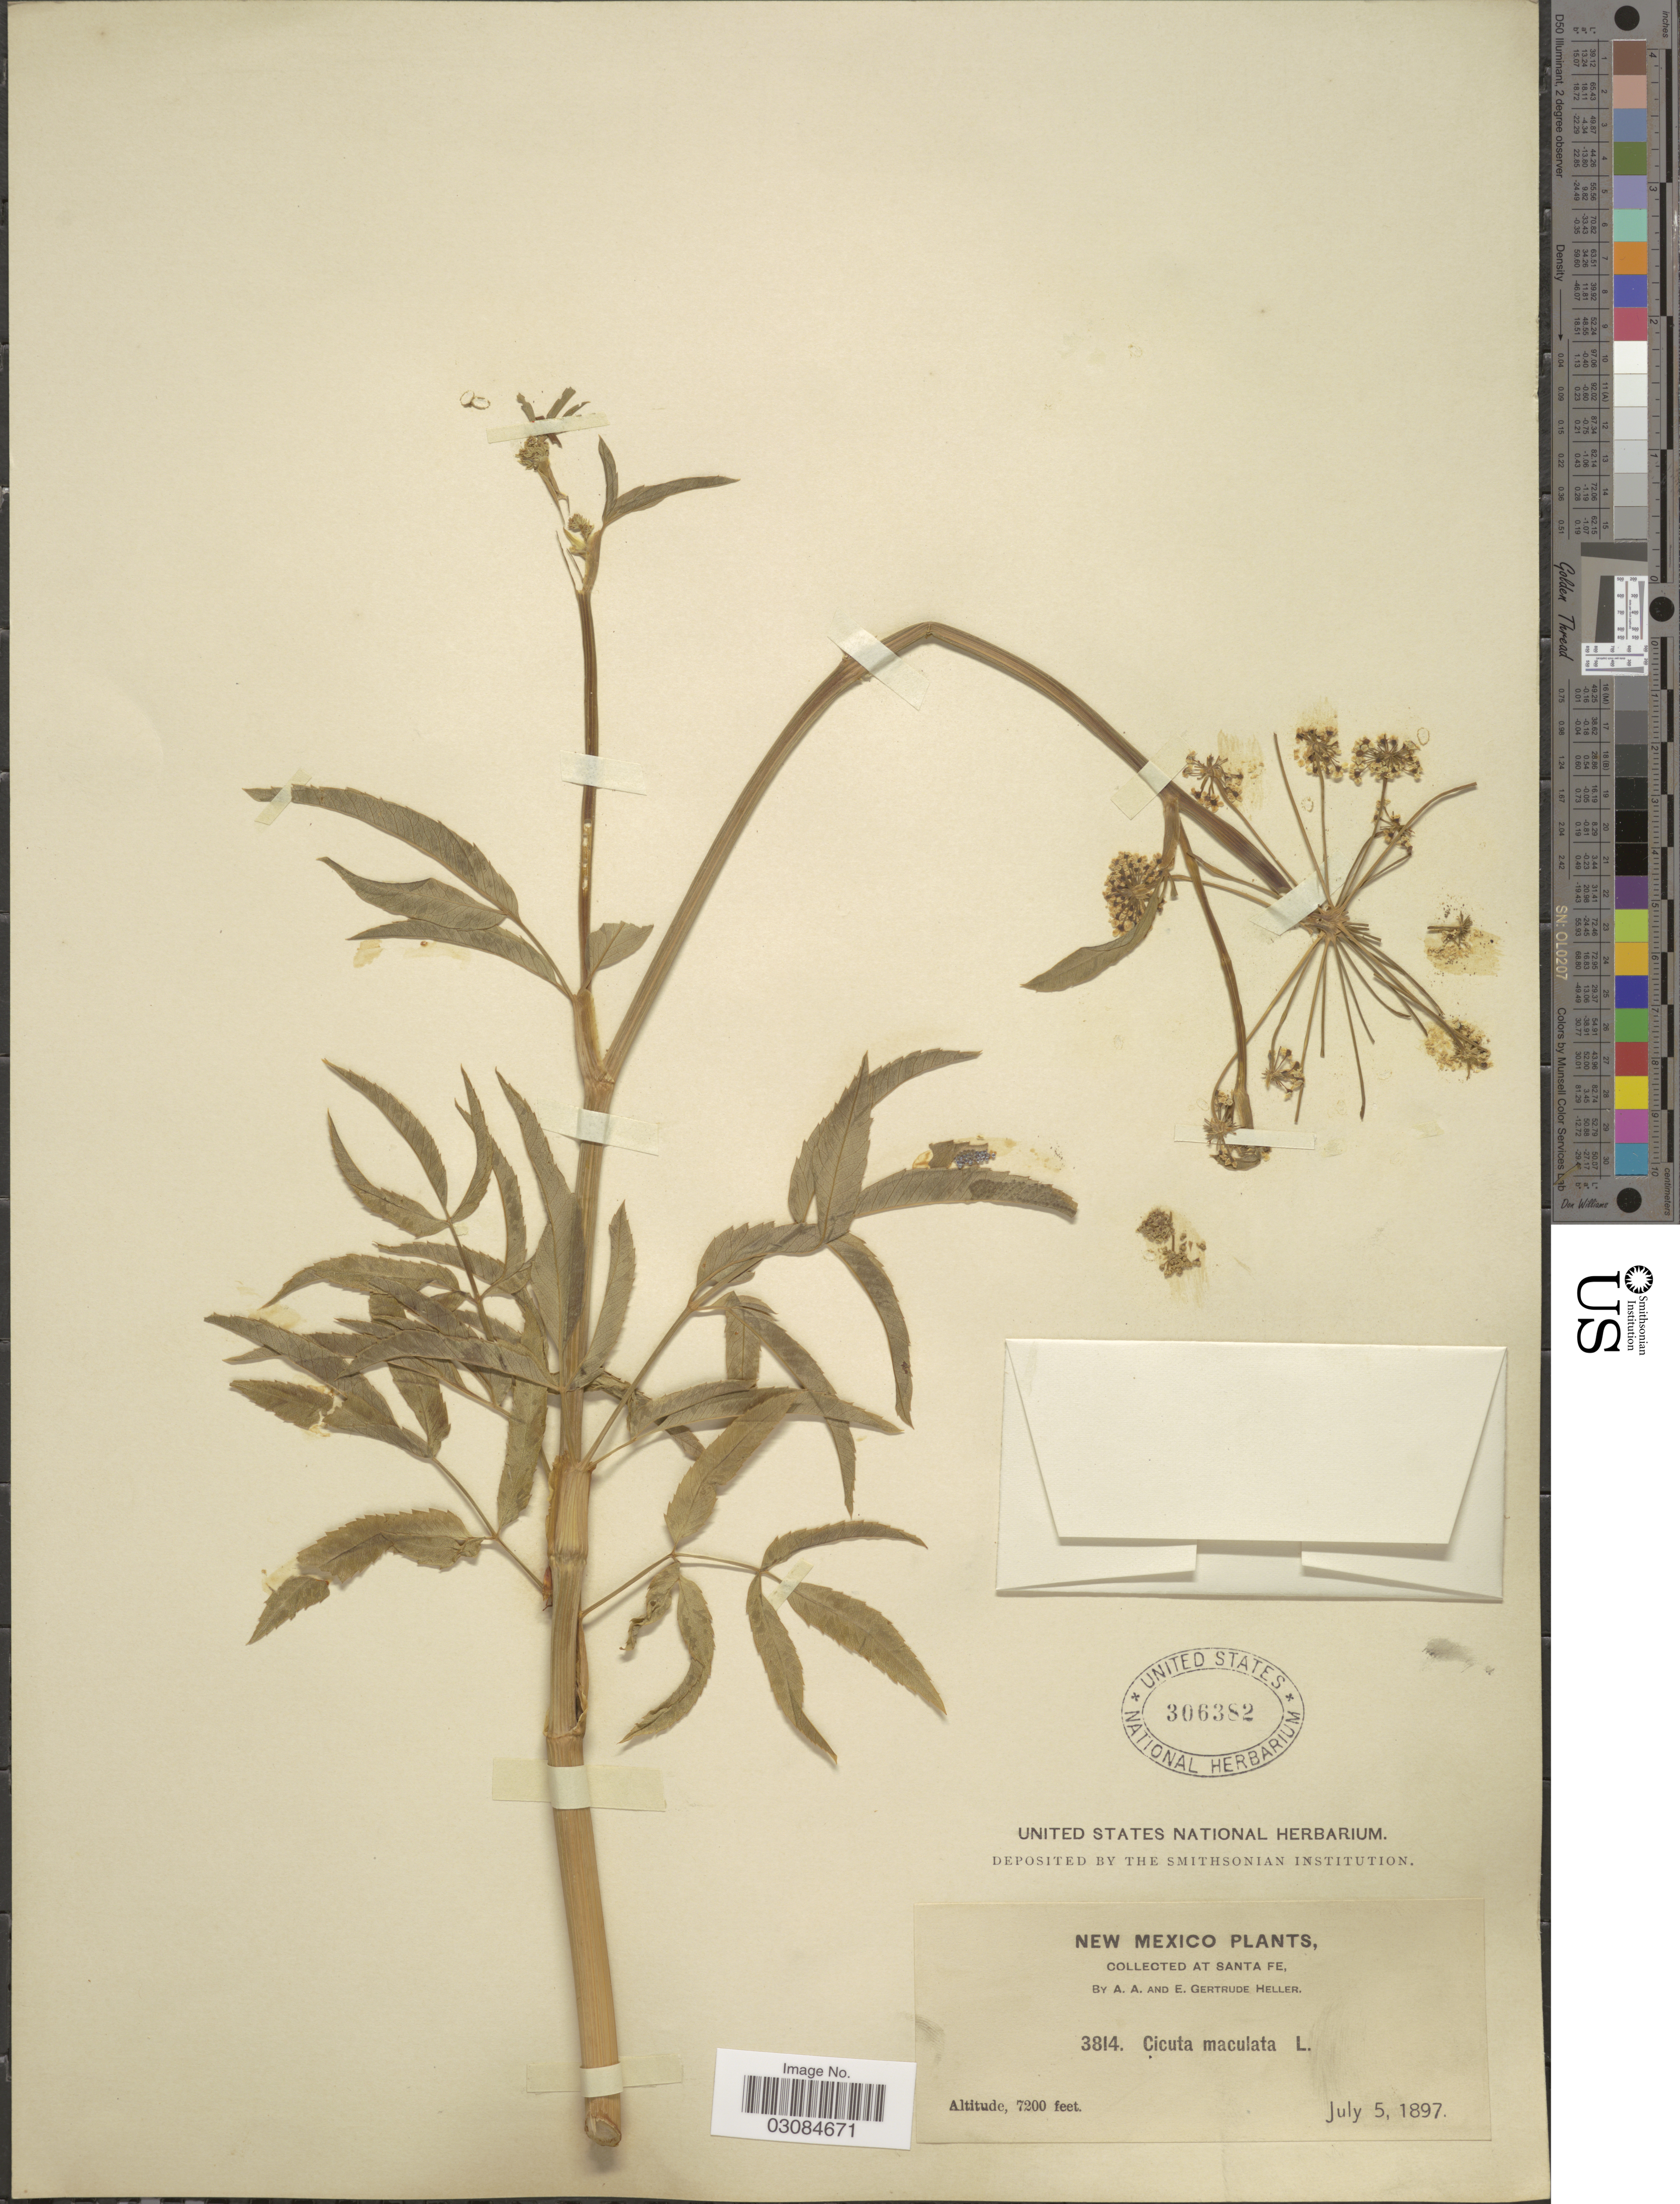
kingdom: Plantae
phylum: Tracheophyta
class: Magnoliopsida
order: Apiales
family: Apiaceae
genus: Cicuta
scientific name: Cicuta occidentalis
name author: Greene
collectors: A. A. Heller & E. G. Heller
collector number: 3814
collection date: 1897-07-05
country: United States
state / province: New Mexico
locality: Santa Fe.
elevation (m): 2195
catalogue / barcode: US 306382